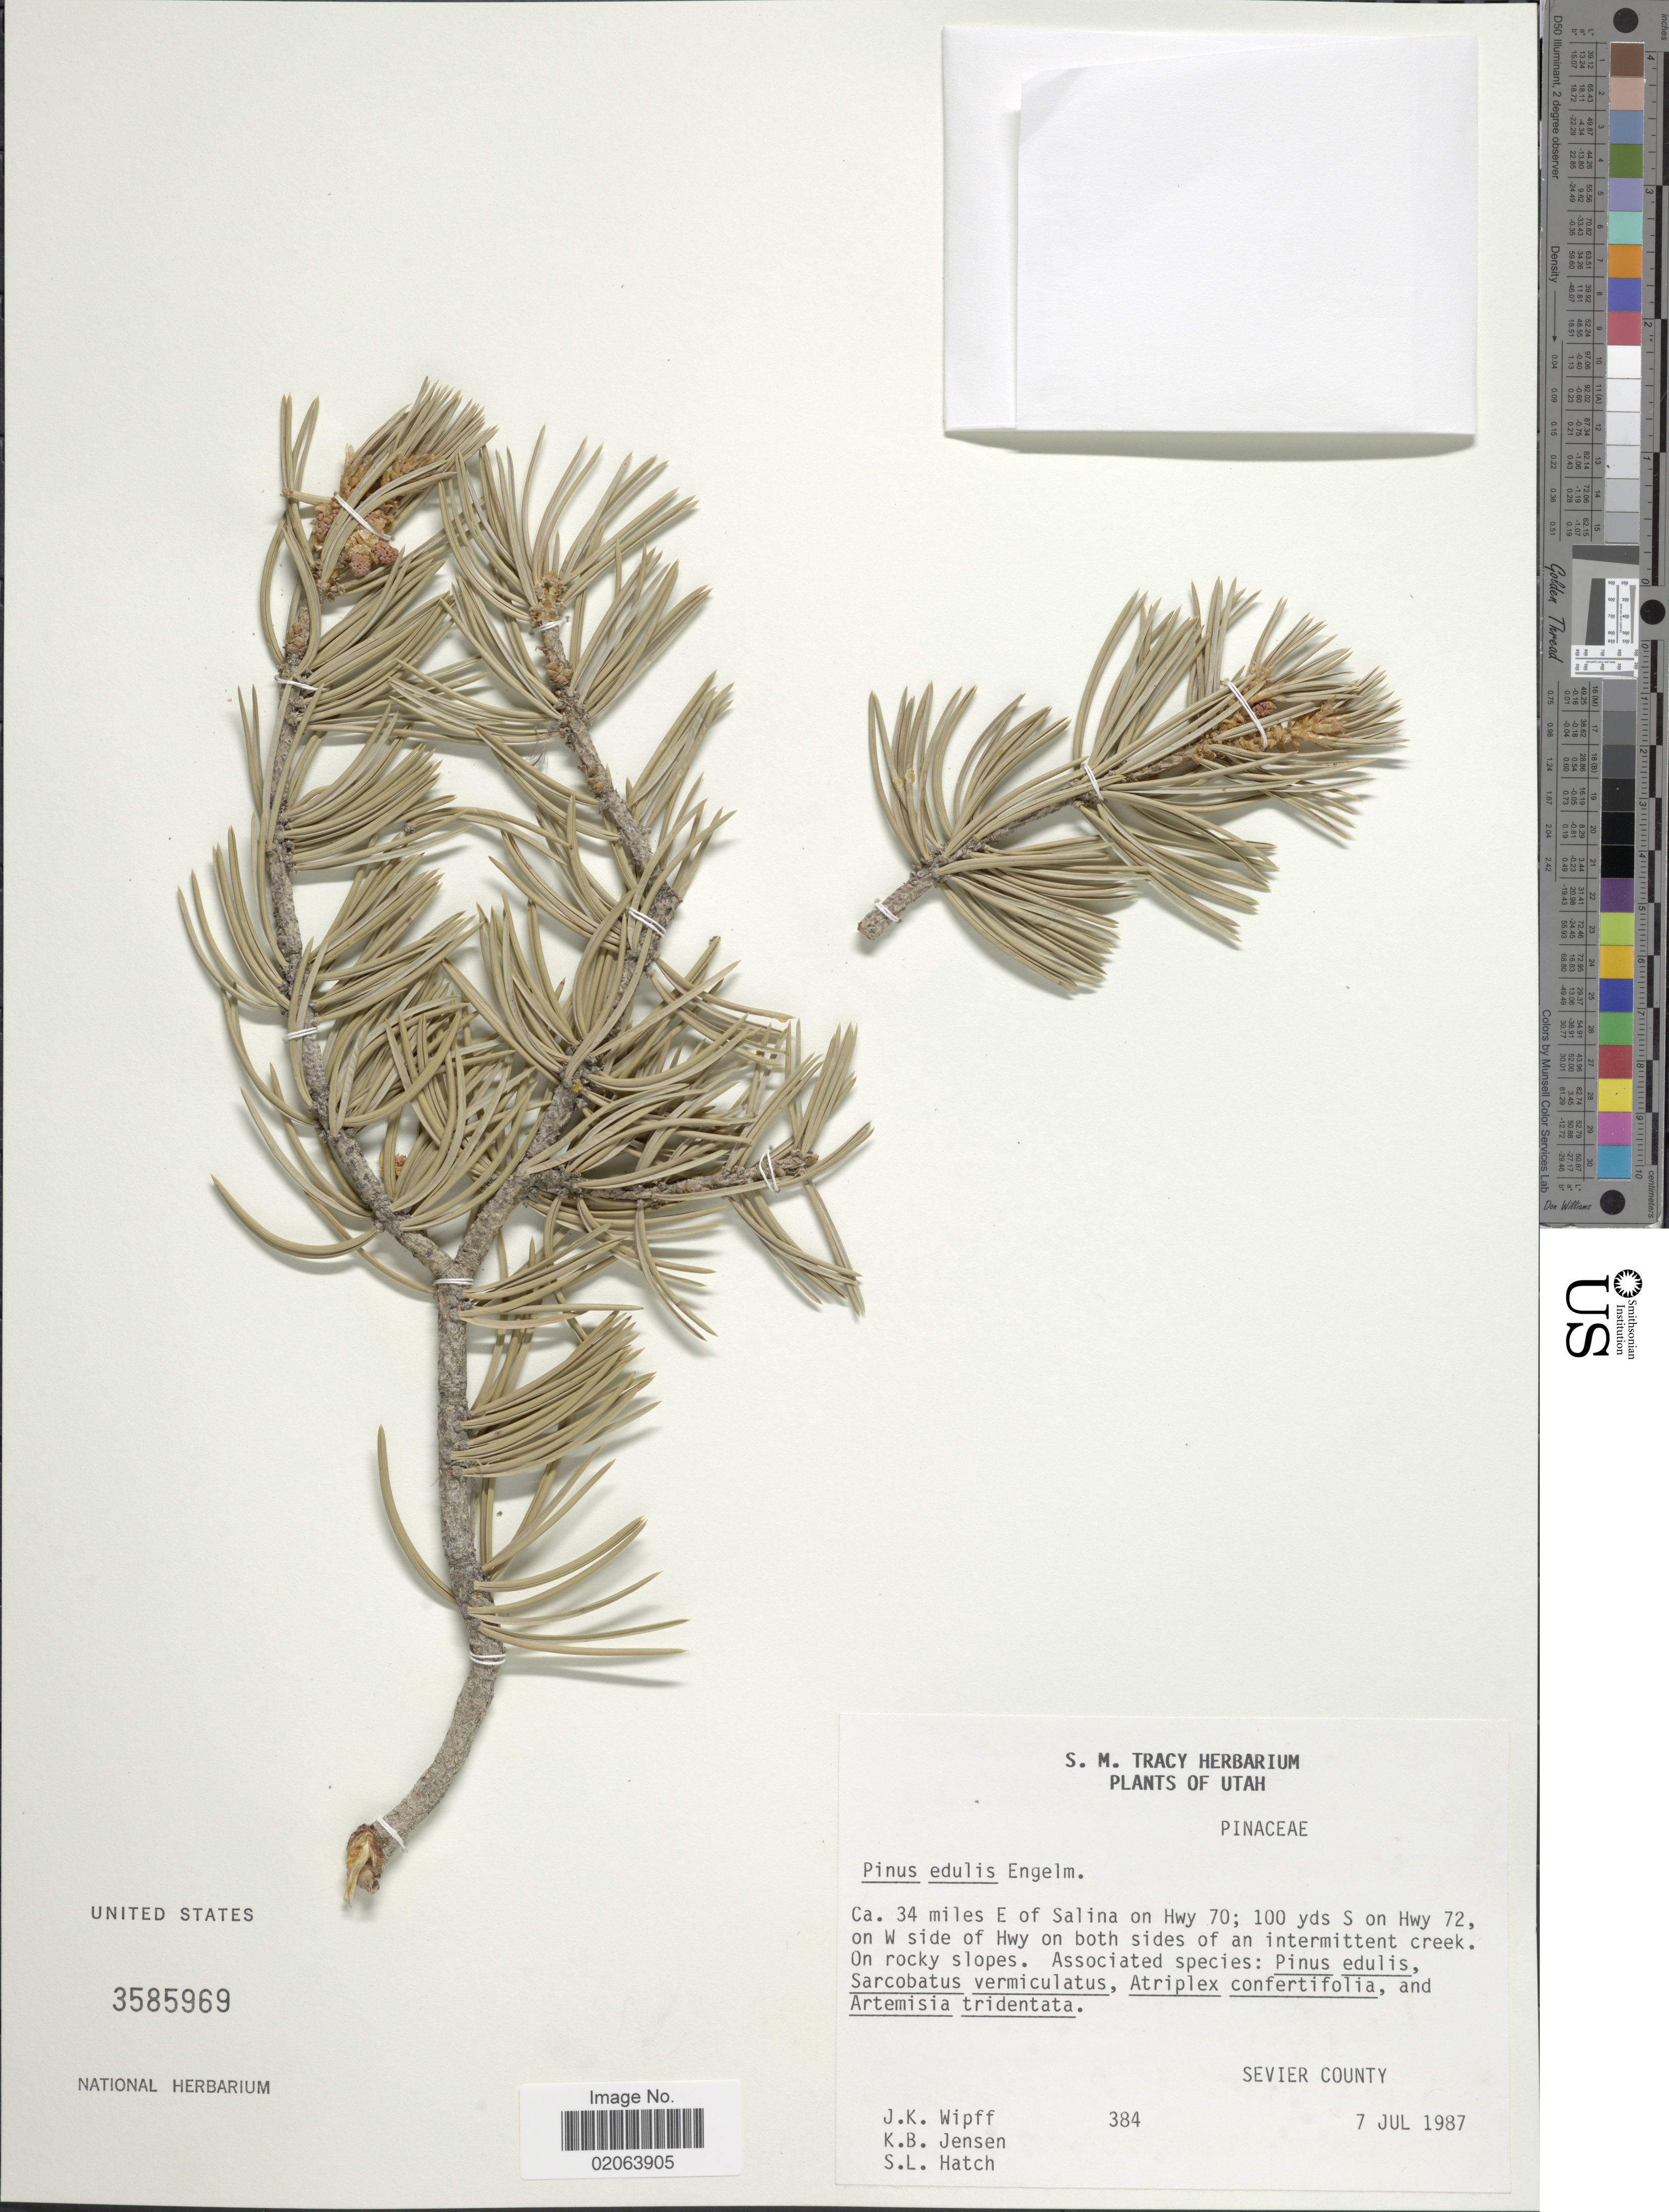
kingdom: Plantae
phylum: Tracheophyta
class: Pinopsida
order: Pinales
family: Pinaceae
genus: Pinus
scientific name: Pinus edulis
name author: Engelm.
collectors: J. K. Wipff, K. B. Jensen & S. Hatch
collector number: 384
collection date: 1987-07-07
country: United States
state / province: Utah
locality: Ca. 34 miles E of Salina on Hwy. 70; 100 yds S on Hwy 72, on W side of Hwy on both sides of an intermittent creek. Sevier County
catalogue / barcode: US 3585969